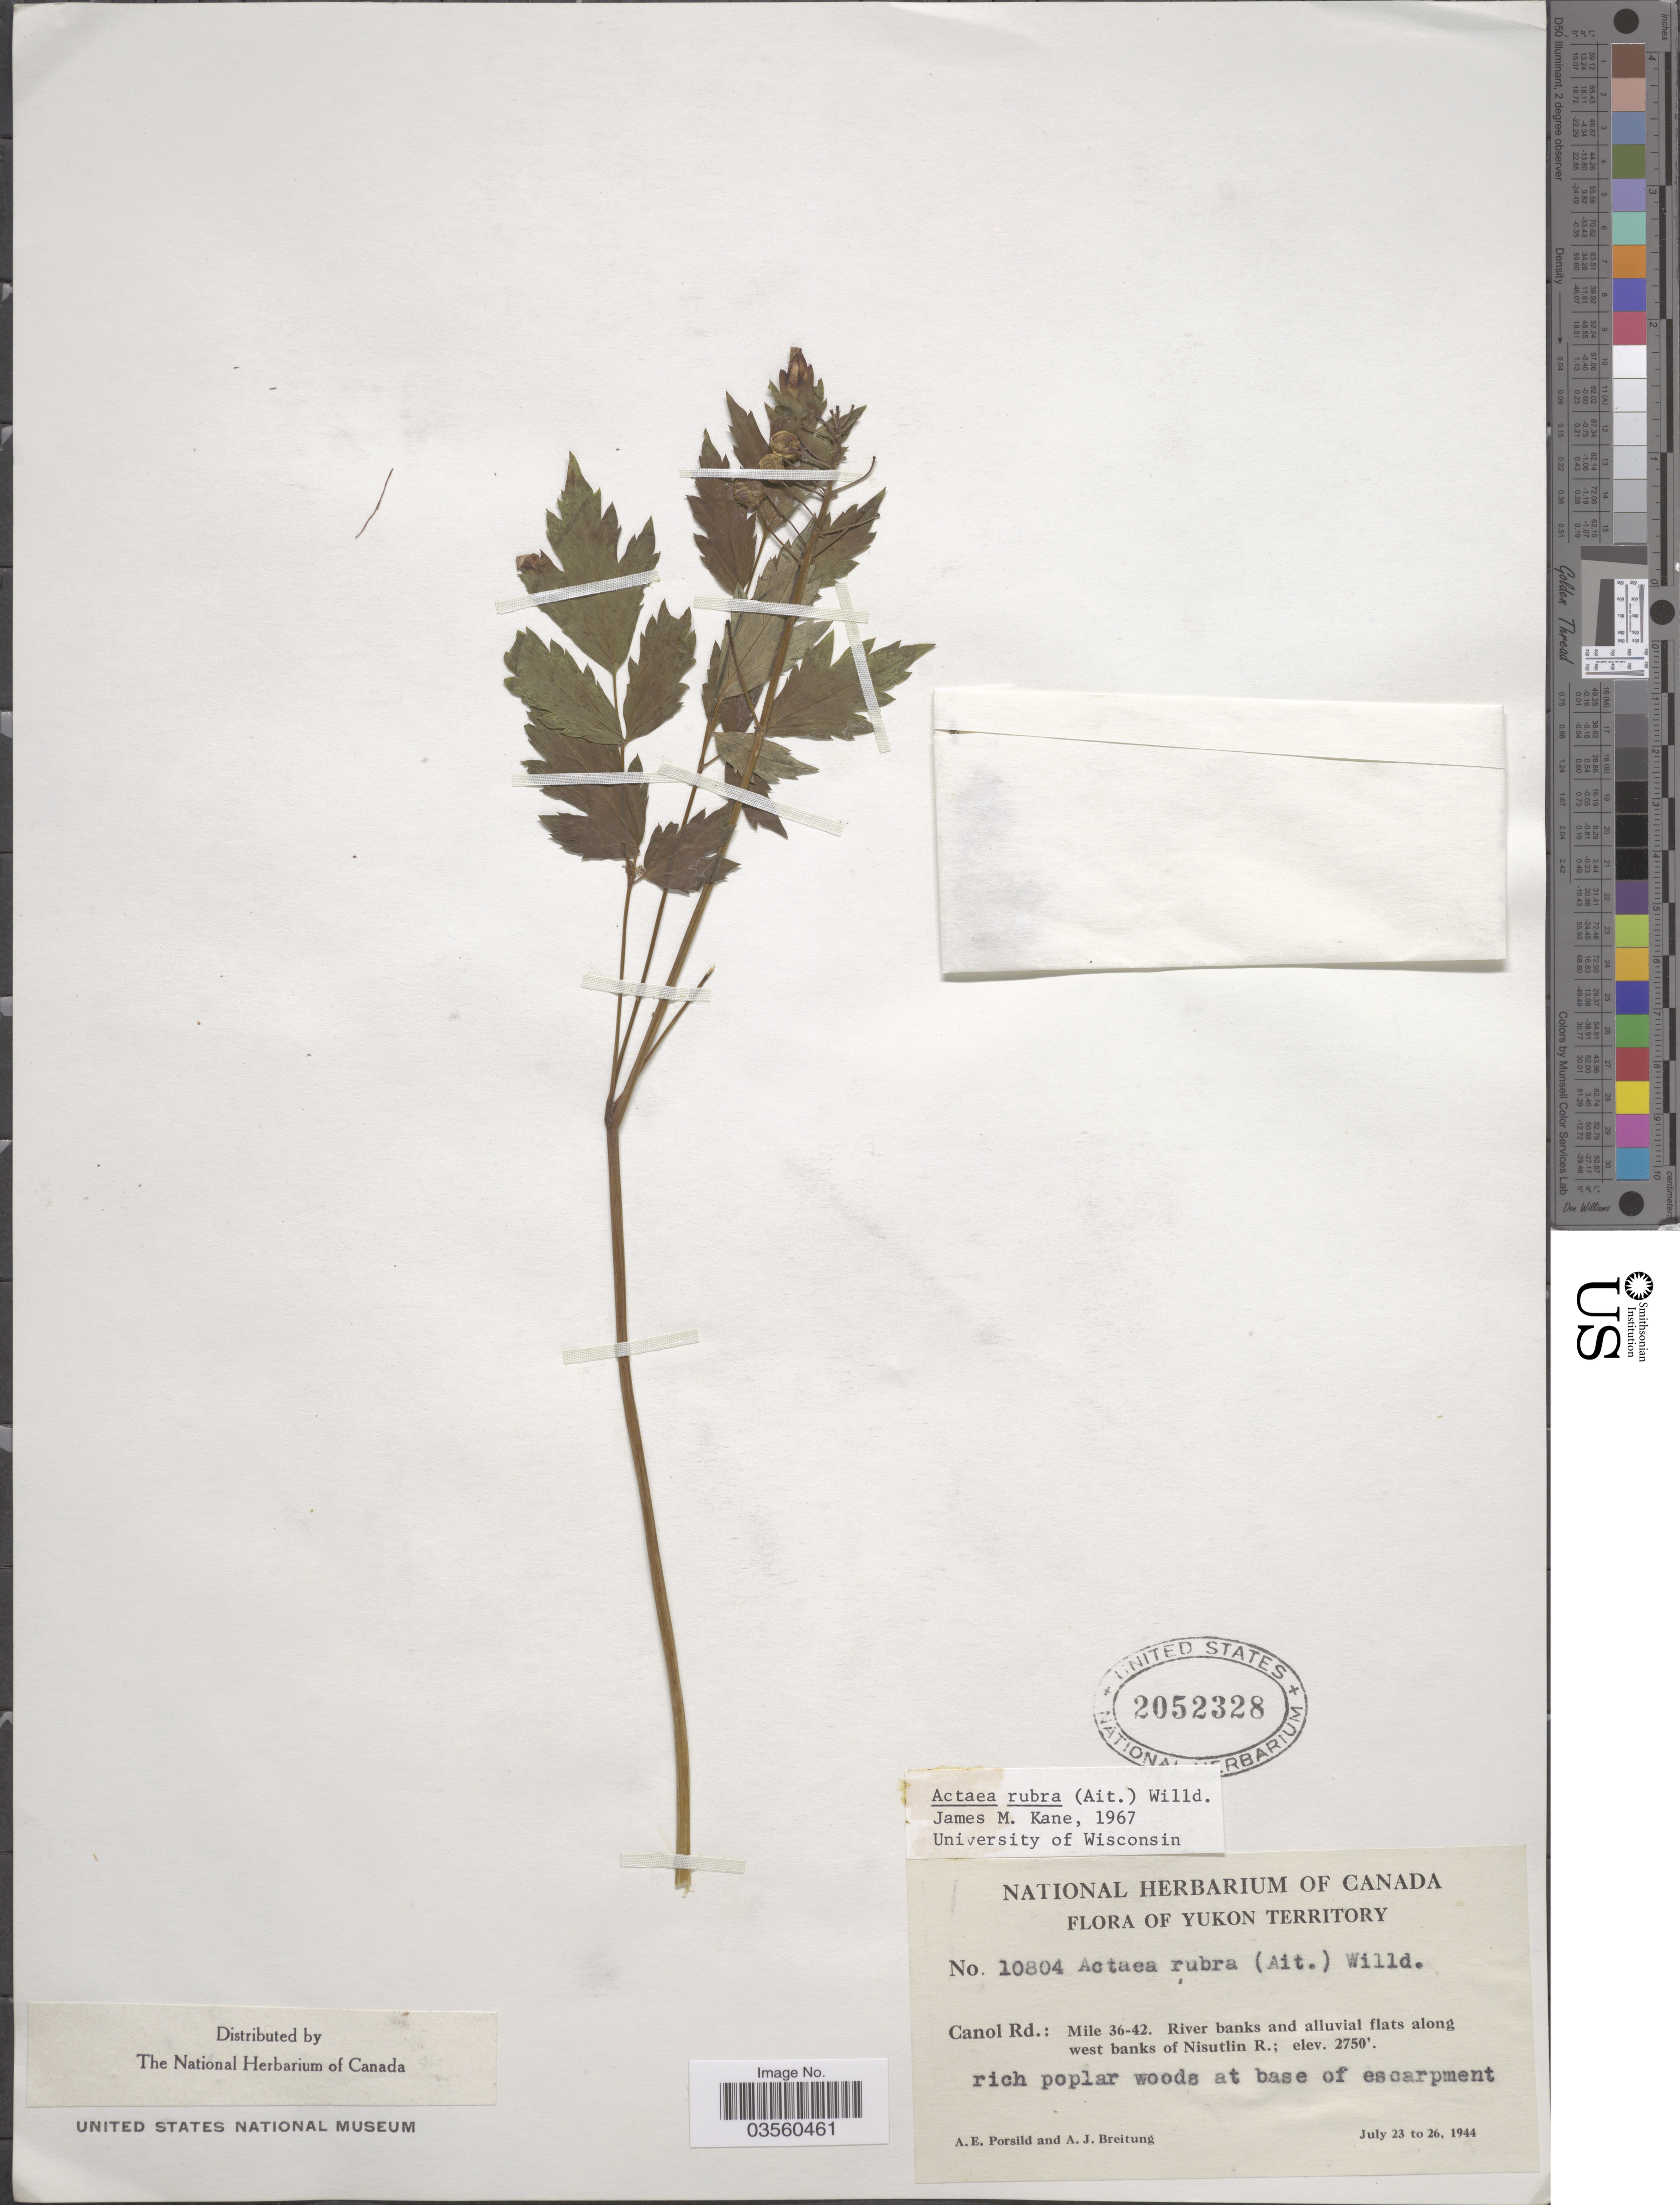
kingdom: Plantae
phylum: Tracheophyta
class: Magnoliopsida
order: Ranunculales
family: Ranunculaceae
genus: Actaea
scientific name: Actaea rubra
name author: (Aiton) Willd.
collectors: A. E. Porsild & A. Breitung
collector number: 10804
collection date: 1944-07-23/1944-07-26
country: Canada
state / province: Yukon Territory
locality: Canol Rd.: Mile 36-42. River banks and alluvial flats along west bank of Nisultin R.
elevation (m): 838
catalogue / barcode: US 2052328